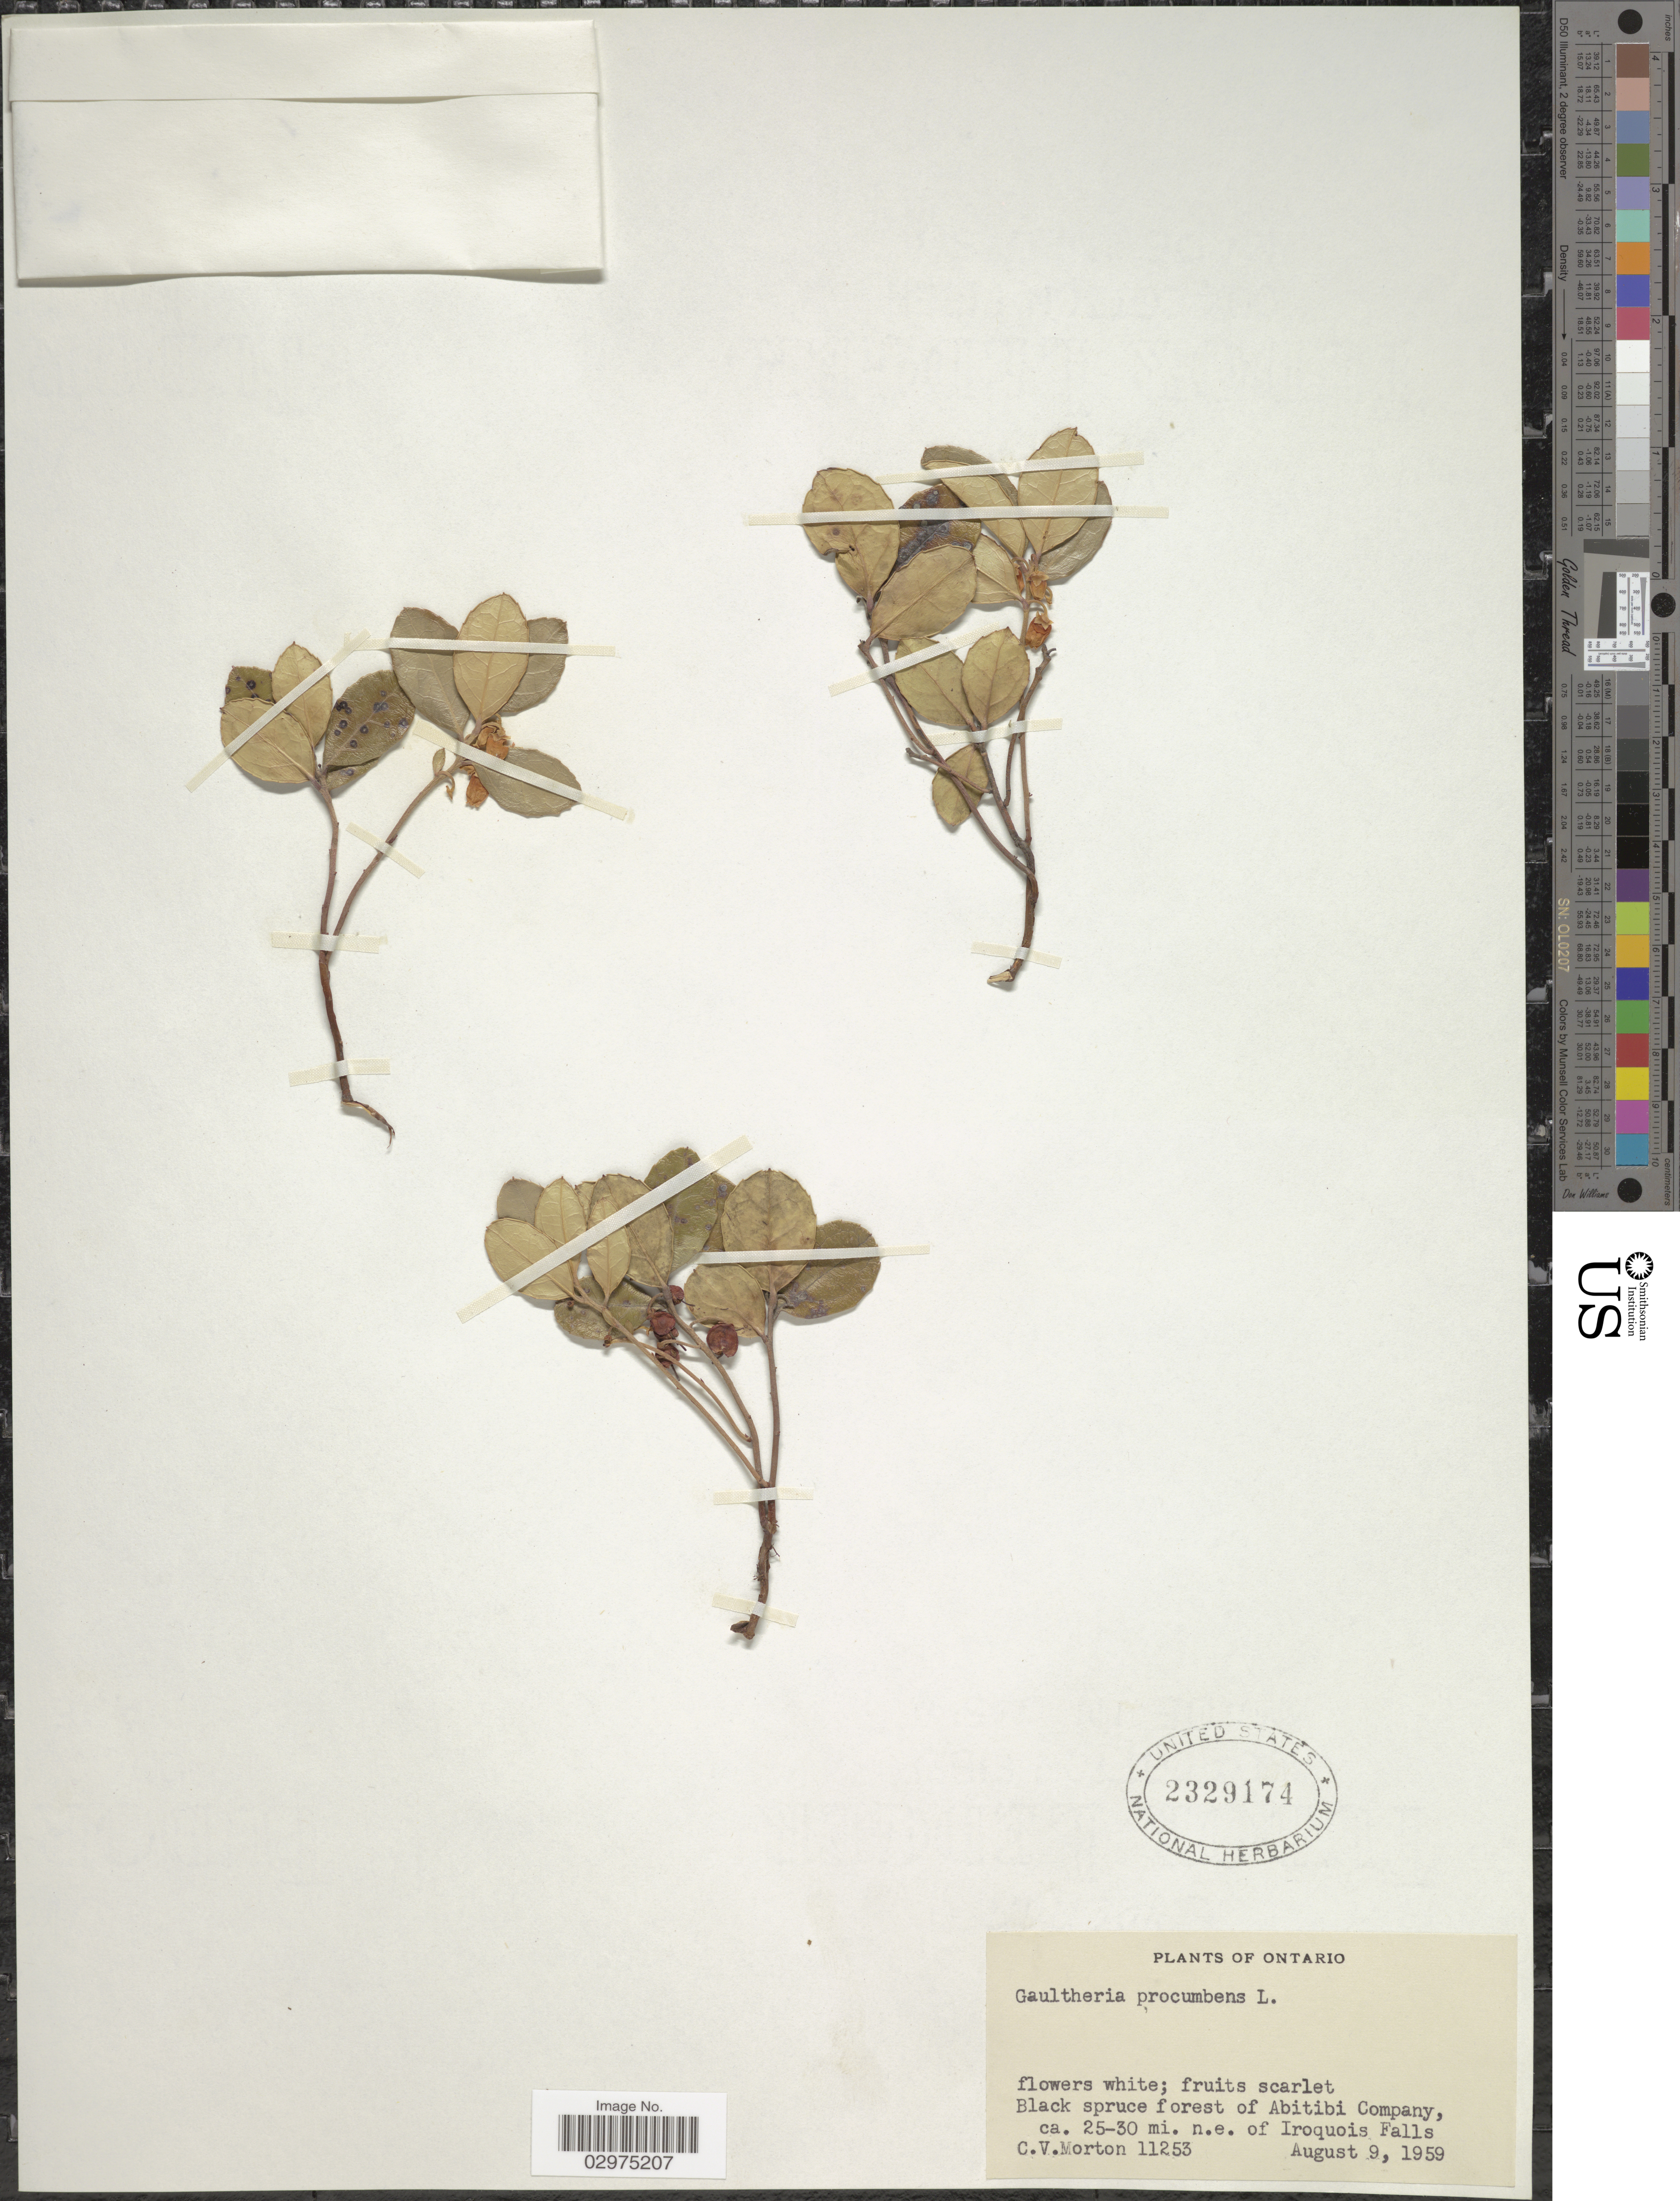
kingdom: Plantae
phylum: Tracheophyta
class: Magnoliopsida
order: Ericales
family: Ericaceae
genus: Gaultheria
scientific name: Gaultheria procumbens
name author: L.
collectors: C. V. Morton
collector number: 11253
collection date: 1959-08-09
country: Canada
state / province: Ontario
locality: Black spruce forest of Abitibi Company, ca. 25-30 mi. n.e. of Iroquois Falls.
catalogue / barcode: US 2329174